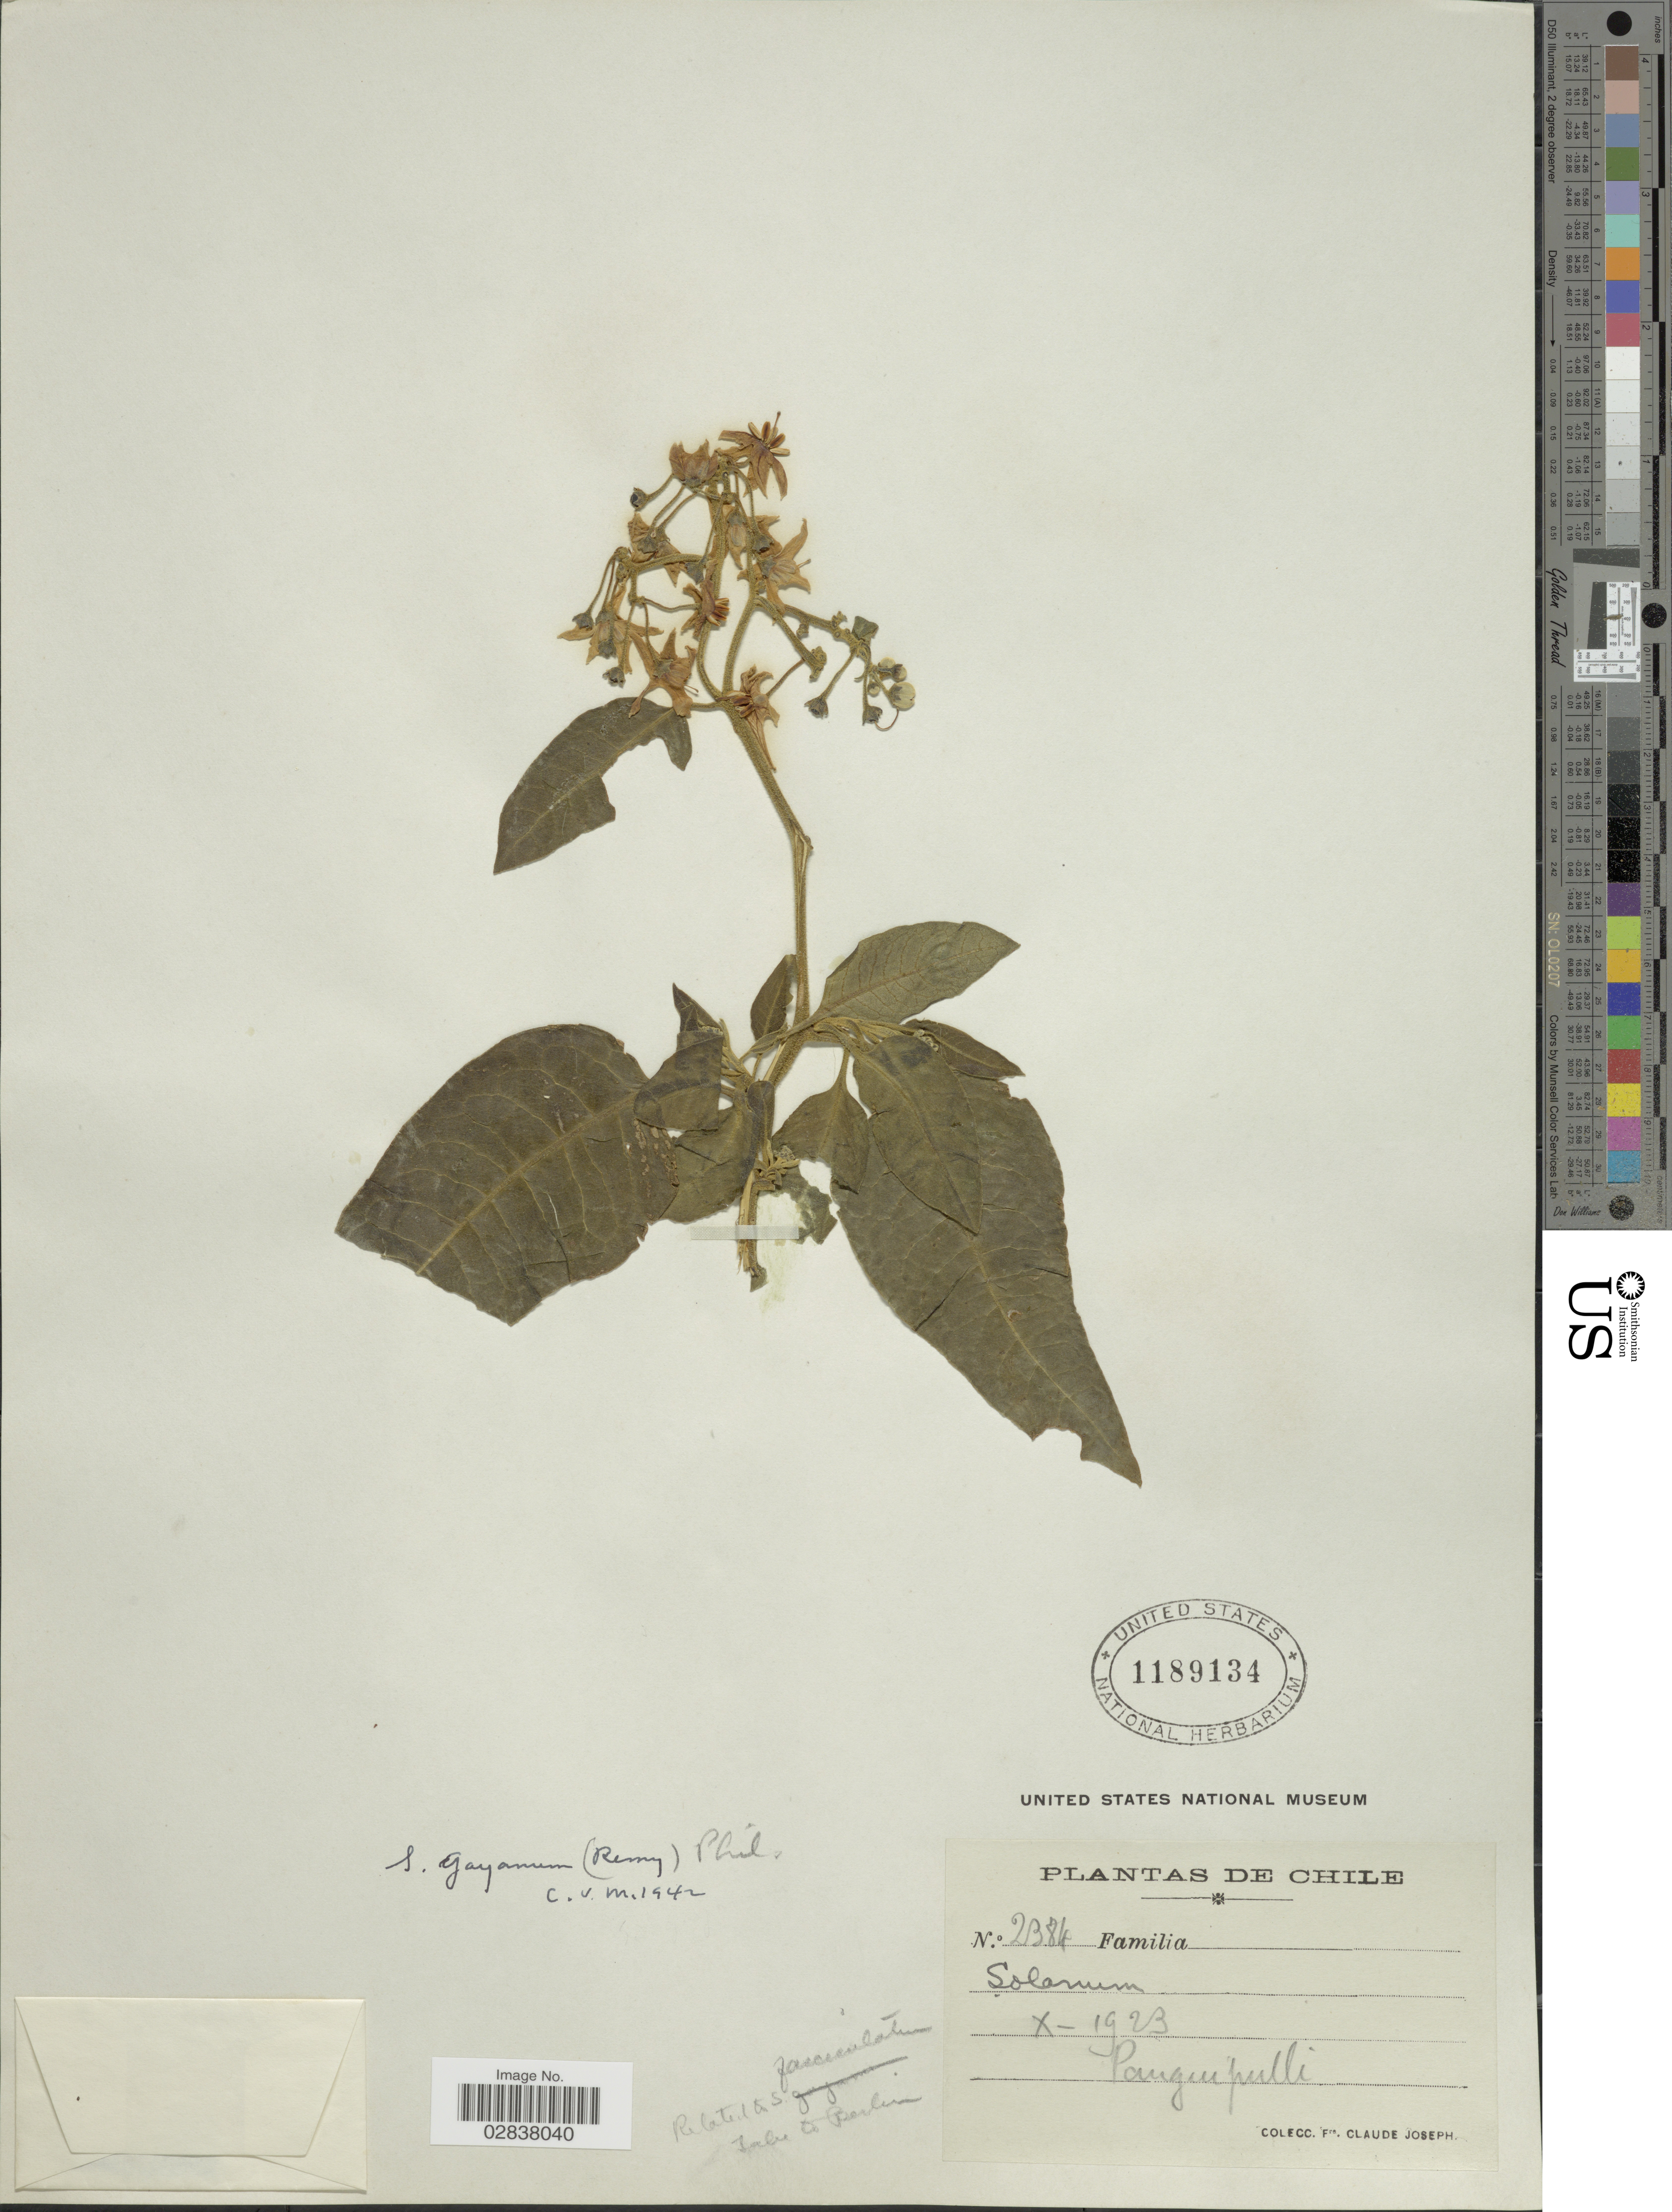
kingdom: Plantae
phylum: Tracheophyta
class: Magnoliopsida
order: Solanales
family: Solanaceae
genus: Solanum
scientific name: Solanum gayanum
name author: (J. Rémy) F. Phil.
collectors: Frere Claude Joseph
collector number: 2384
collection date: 1923-10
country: Chile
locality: Panguipulli.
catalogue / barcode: US 1189134